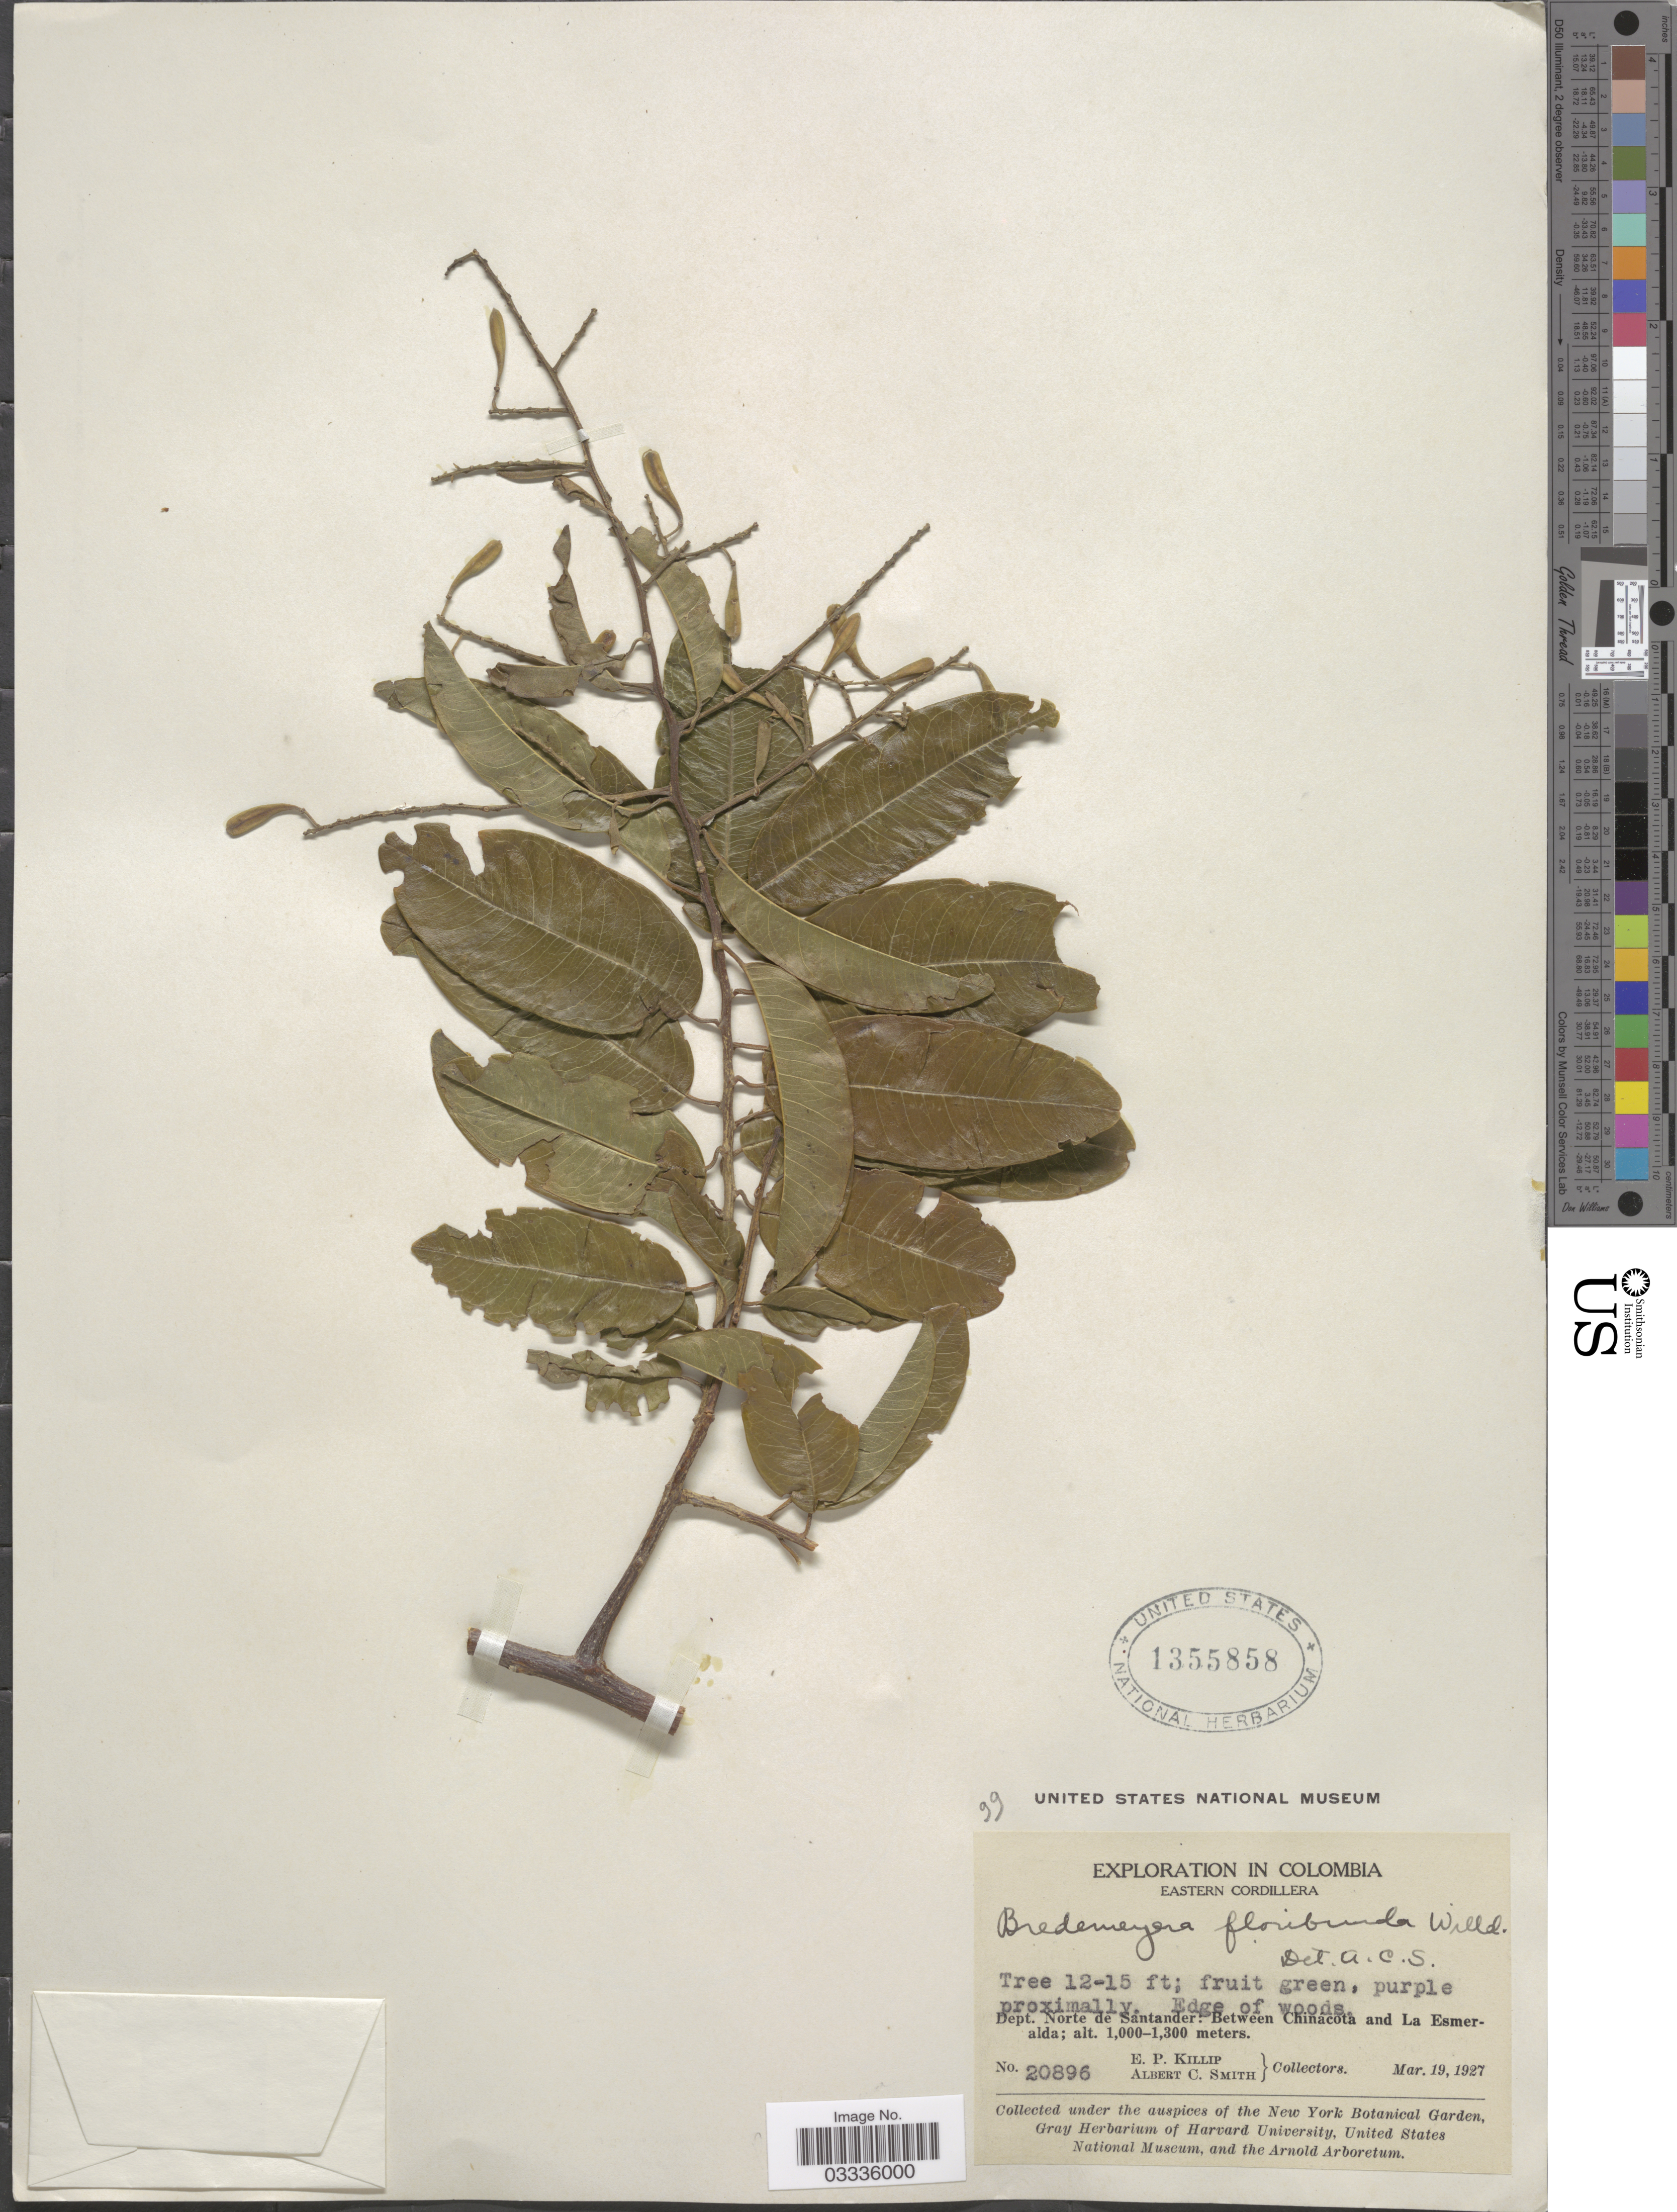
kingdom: Plantae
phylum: Tracheophyta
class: Magnoliopsida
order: Fabales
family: Polygalaceae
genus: Bredemeyera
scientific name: Bredemeyera floribunda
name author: Willd.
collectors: E. P. Killip & A. C. Smith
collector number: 20896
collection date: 1927-03-19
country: Colombia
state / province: Norte de Santander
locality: Eastern Cordillera. Dept. Norte de Santander: Between Chinacota and La Esmeralda.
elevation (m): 1000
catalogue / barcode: US 1355858